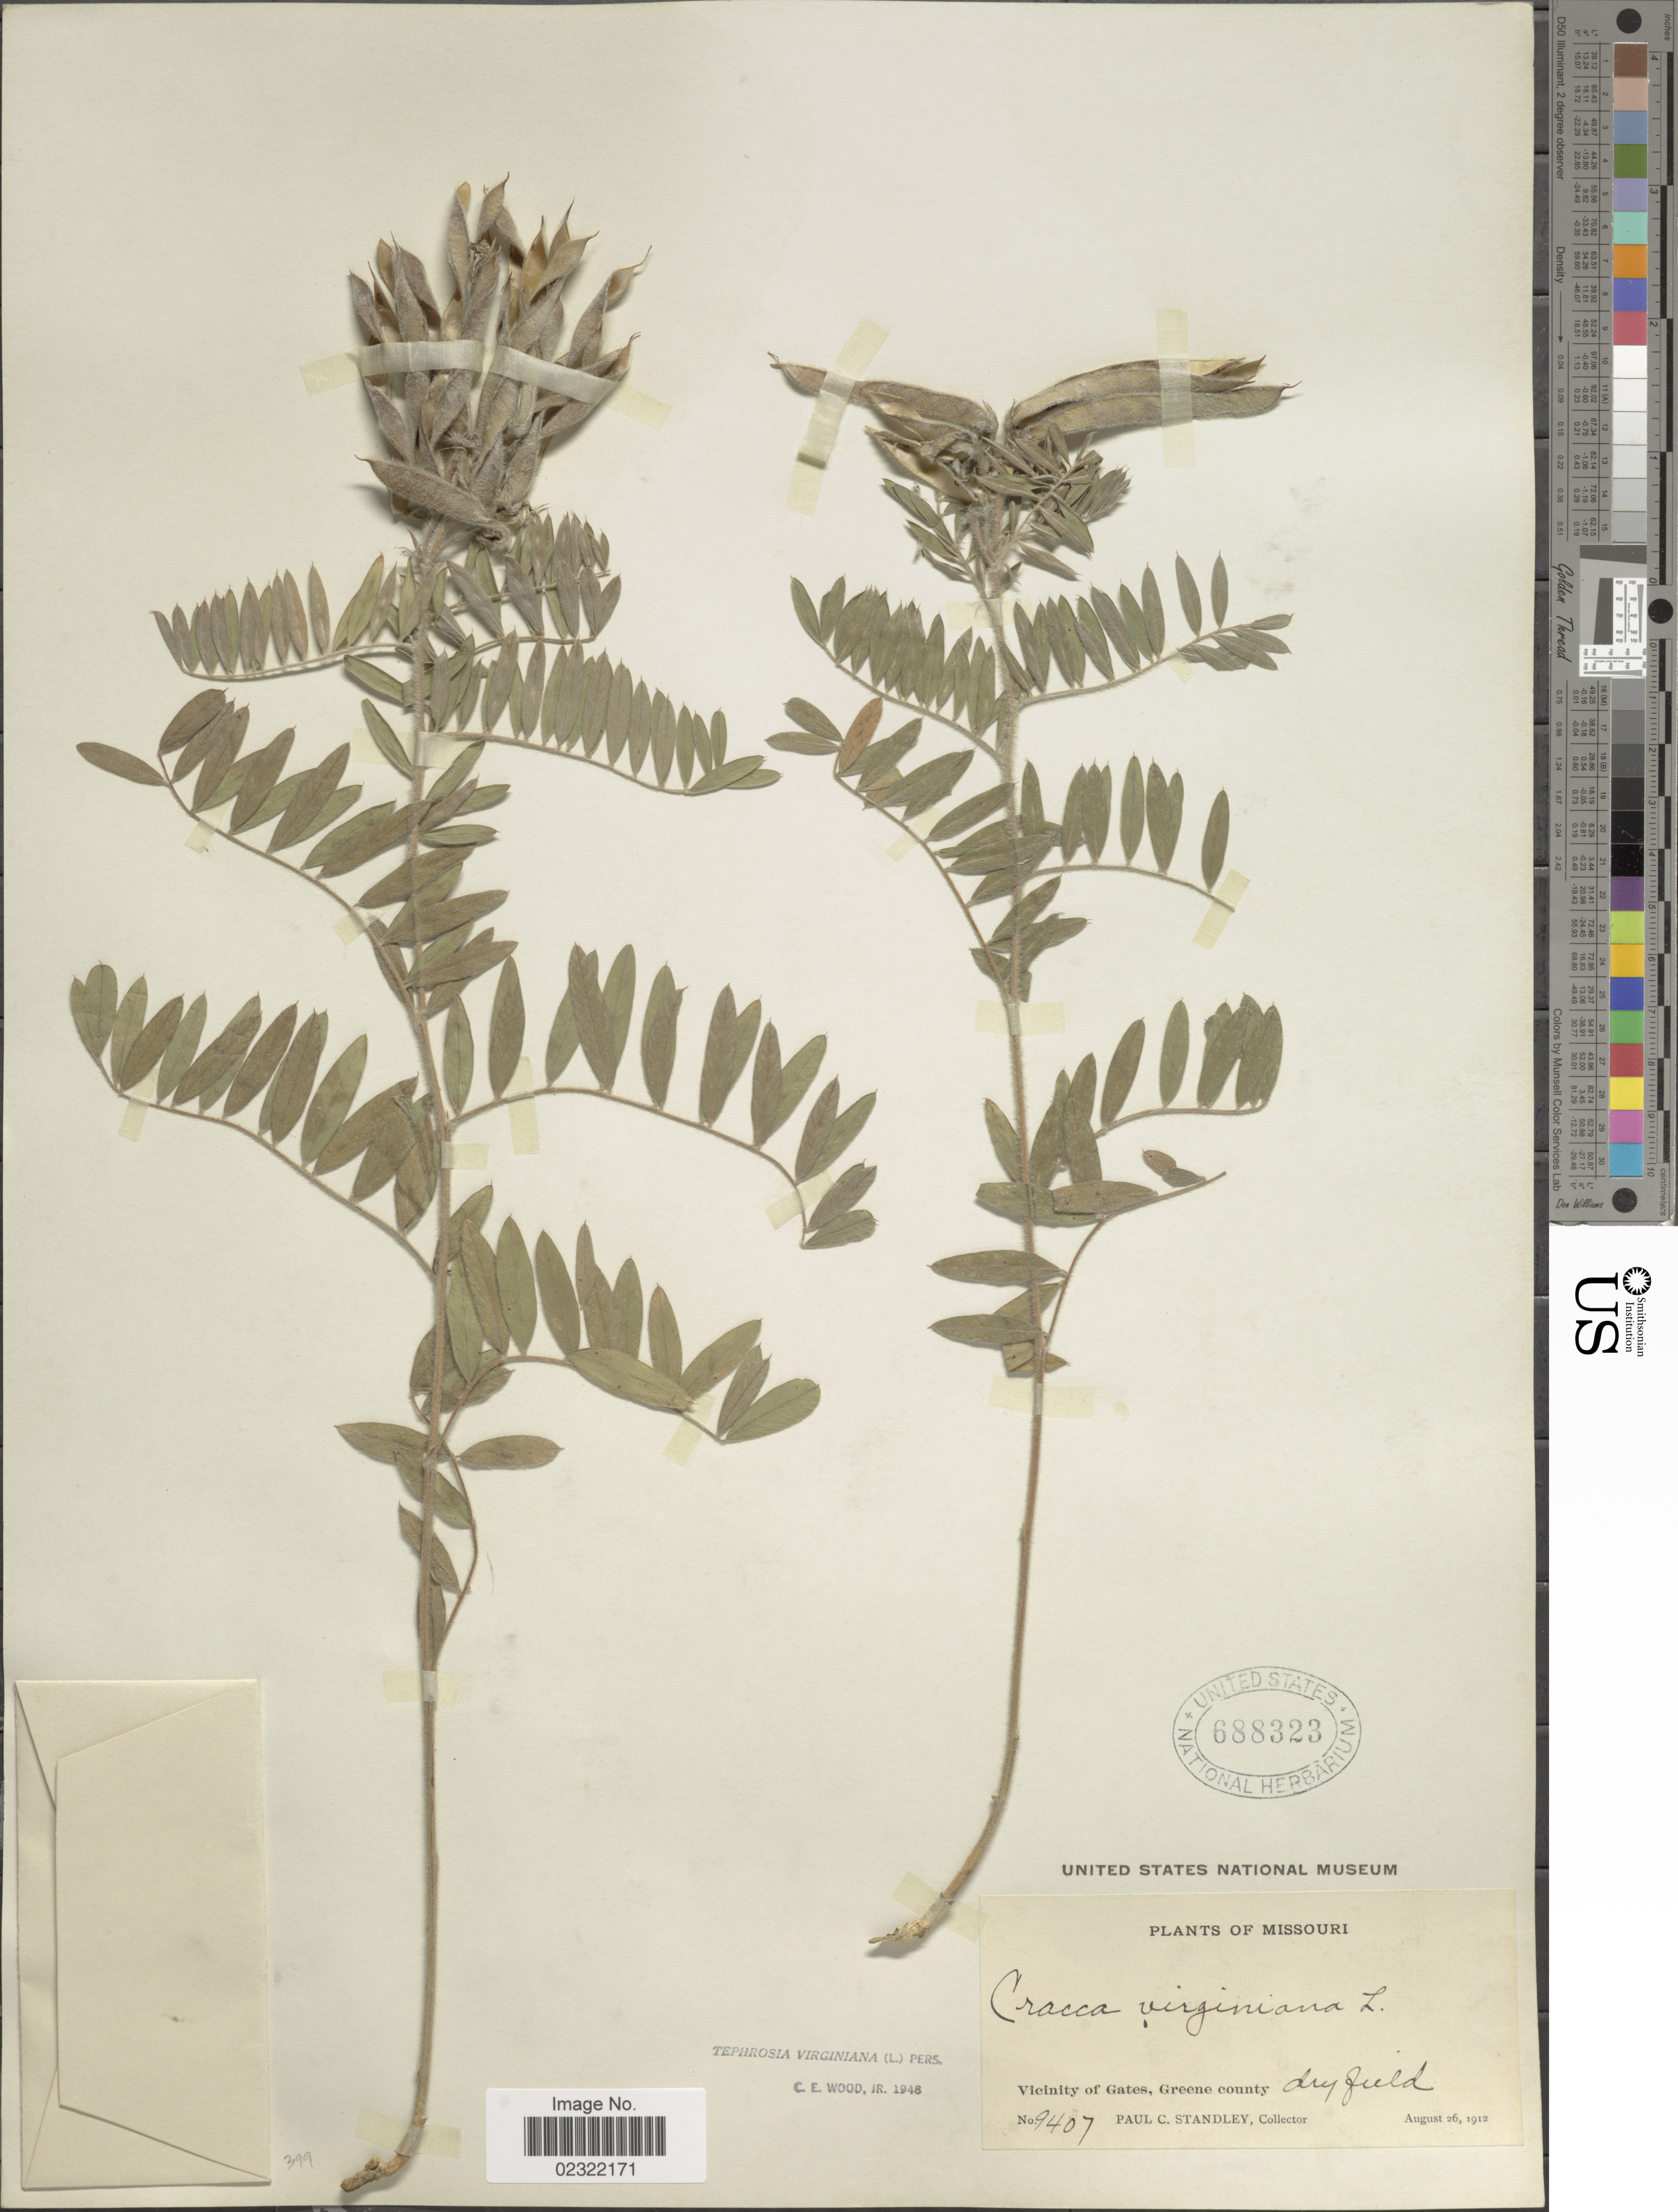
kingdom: Plantae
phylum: Tracheophyta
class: Magnoliopsida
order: Fabales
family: Fabaceae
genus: Tephrosia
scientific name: Tephrosia virginiana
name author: (L.) Pers.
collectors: P. C. Standley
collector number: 9407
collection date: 1912-08-26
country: United States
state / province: Missouri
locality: Vicinity of Gates, Greene county, dry field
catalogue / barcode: US 688323